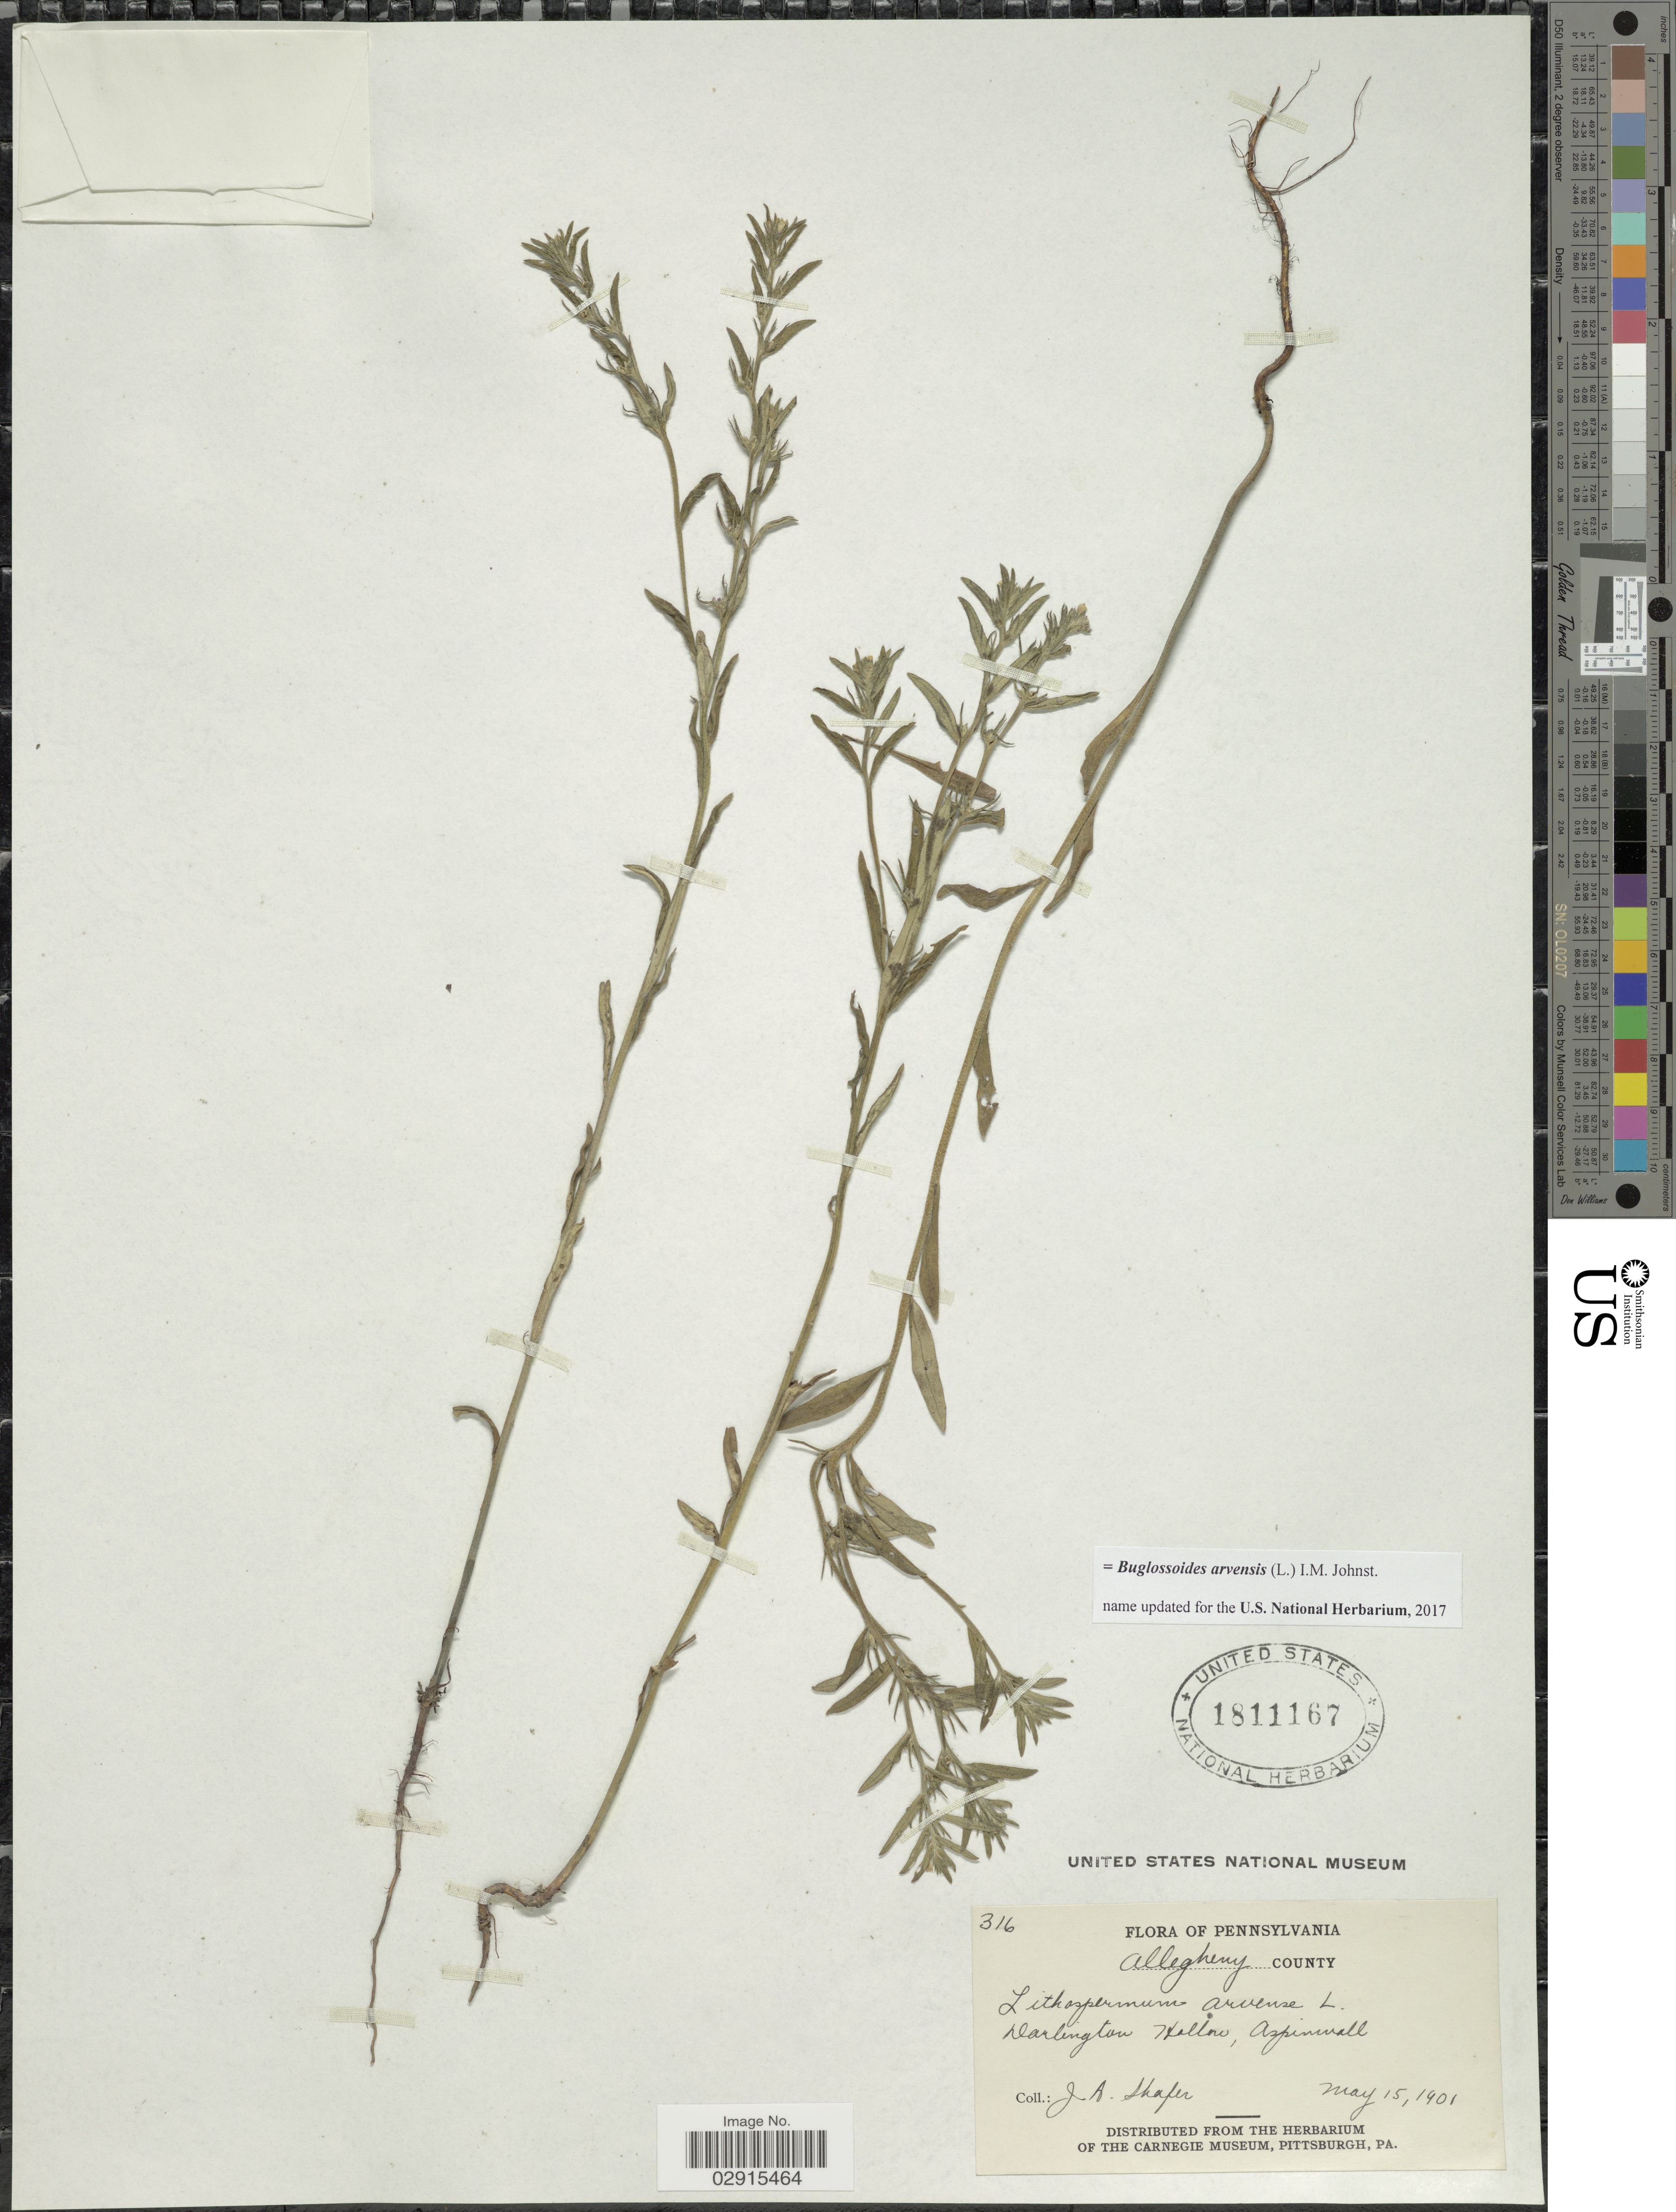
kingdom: Plantae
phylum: Tracheophyta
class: Magnoliopsida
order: Boraginales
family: Boraginaceae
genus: Buglossoides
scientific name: Buglossoides arvensis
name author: (L.) I.M. Johnst.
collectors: J. A. Shafer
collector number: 316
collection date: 1901-05-15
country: United States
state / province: Pennsylvania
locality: Allegheny County, Darlington Hollow, Aspinwall.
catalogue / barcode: US 1811167